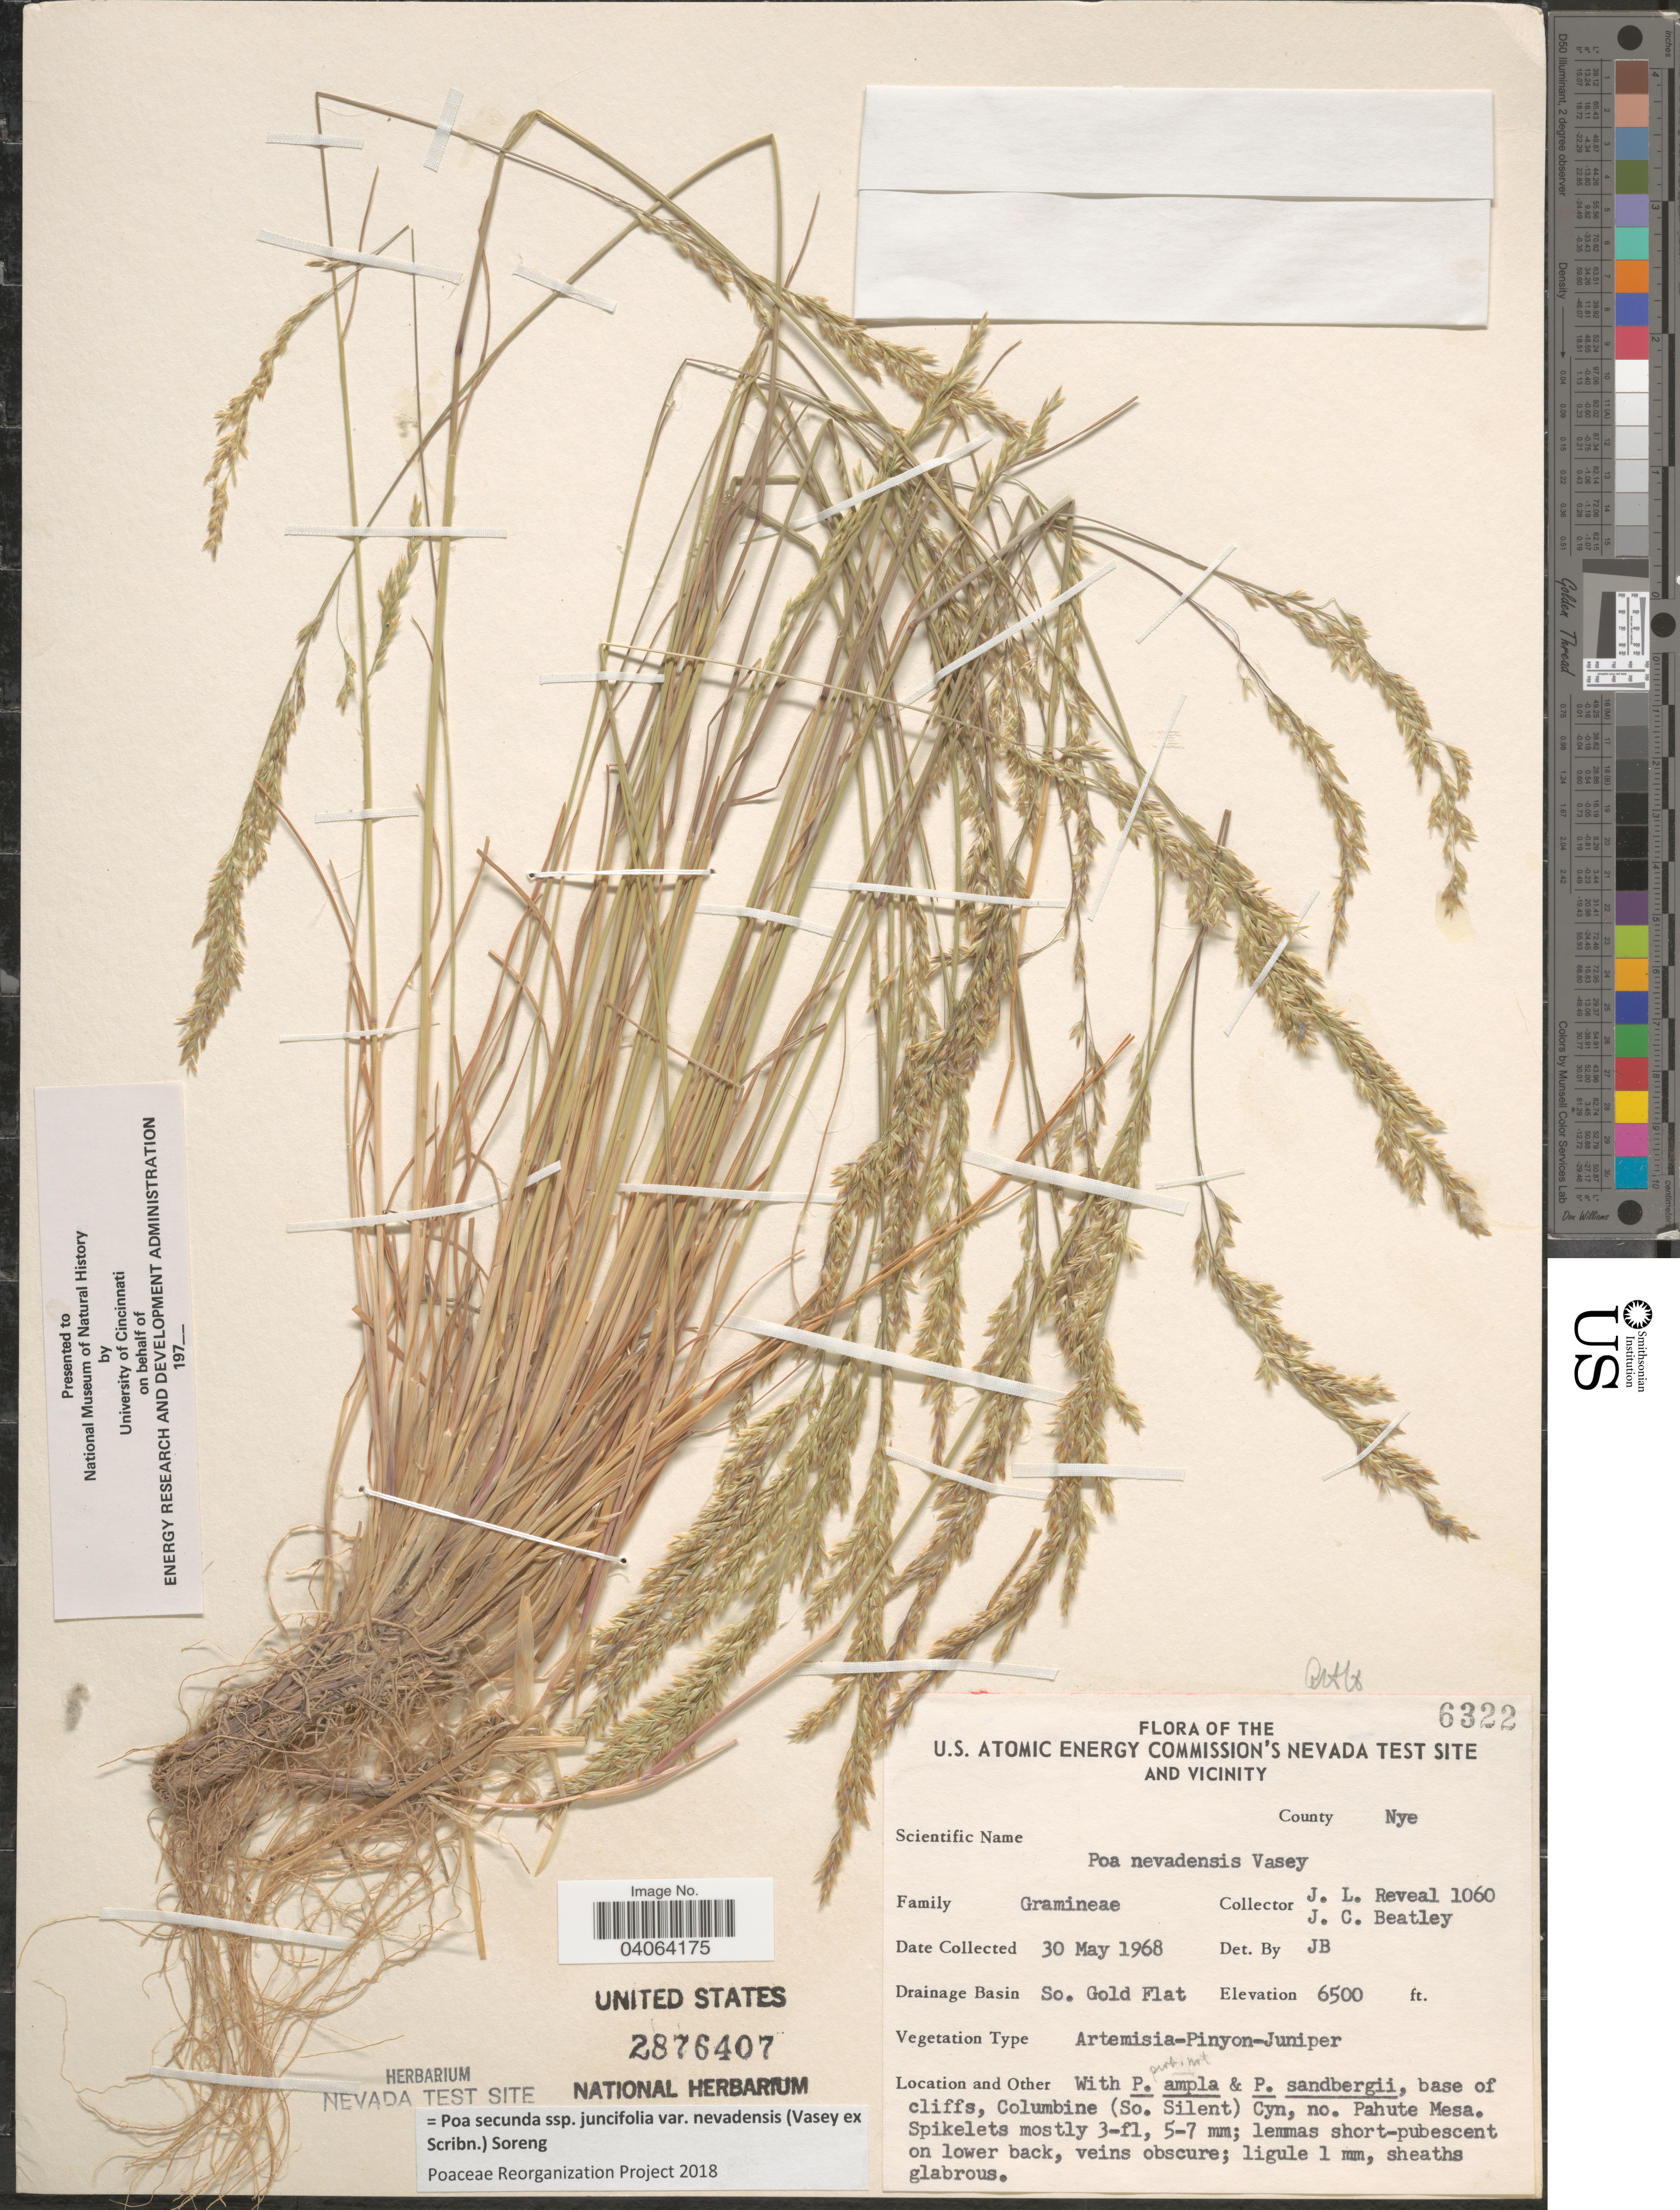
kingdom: Plantae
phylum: Tracheophyta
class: Liliopsida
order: Poales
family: Poaceae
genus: Poa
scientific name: Poa secunda subsp. juncifolia var. nevadensis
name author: (Vasey ex Scribn.) Soreng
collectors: J. L. Reveal & J. C. Beatley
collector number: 6322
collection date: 1968-05-30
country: United States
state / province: Nevada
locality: The U.S. Atomic Energy Commission's Nevada Test Site and vicinity. County Nye. Drainage Basin So. Gold Flat. Base of cliffs, Columbine (So. Silent) Cyn, no. Pahute Mesa.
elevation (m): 1981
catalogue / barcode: US 2876407